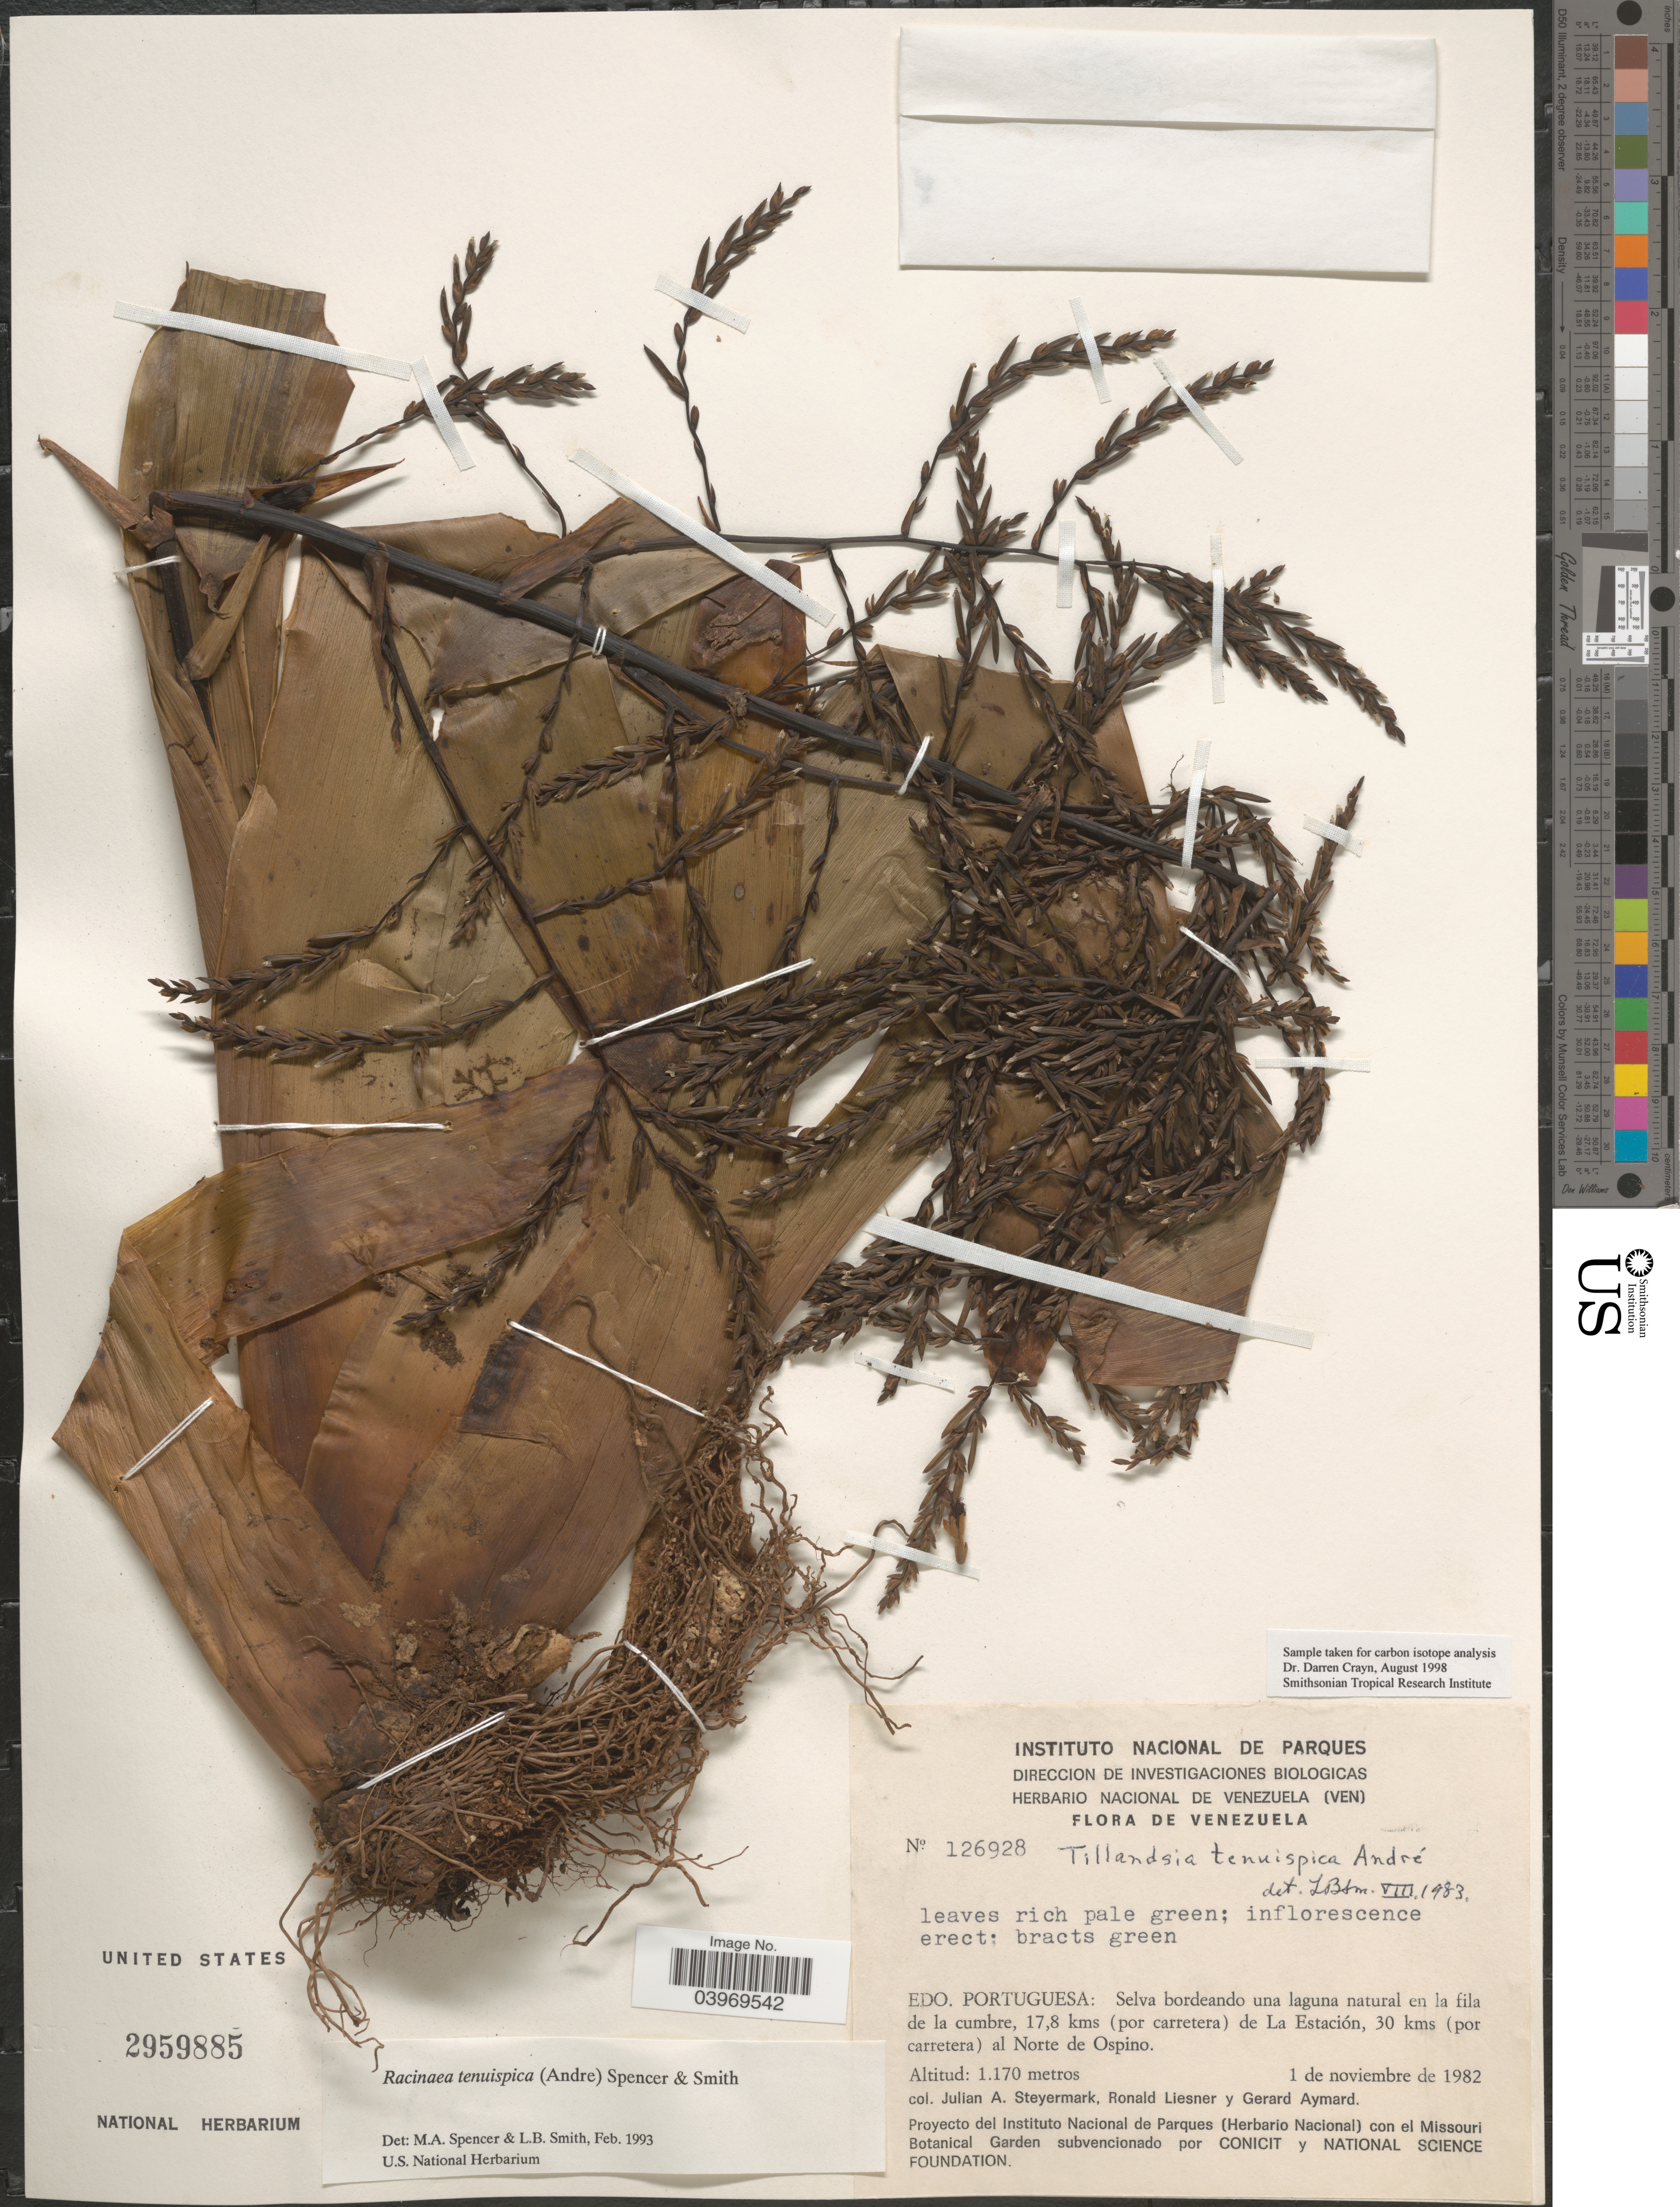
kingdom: Plantae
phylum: Tracheophyta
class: Liliopsida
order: Poales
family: Bromeliaceae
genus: Racinaea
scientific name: Racinaea tenuispica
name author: (André) M.A. Spencer & L.B. Sm.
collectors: J. Steyermark, R. L. Liesner & G. A. Aymard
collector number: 126928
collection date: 1982-11-01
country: Venezuela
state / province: Portuguesa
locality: Selva bordeando una laguna natural en la fila de la cumbre, 17,8 kms (por carretera) de La Estación, 30 kms (por carretera) al Norte de Ospino.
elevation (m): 1170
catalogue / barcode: US 2959885